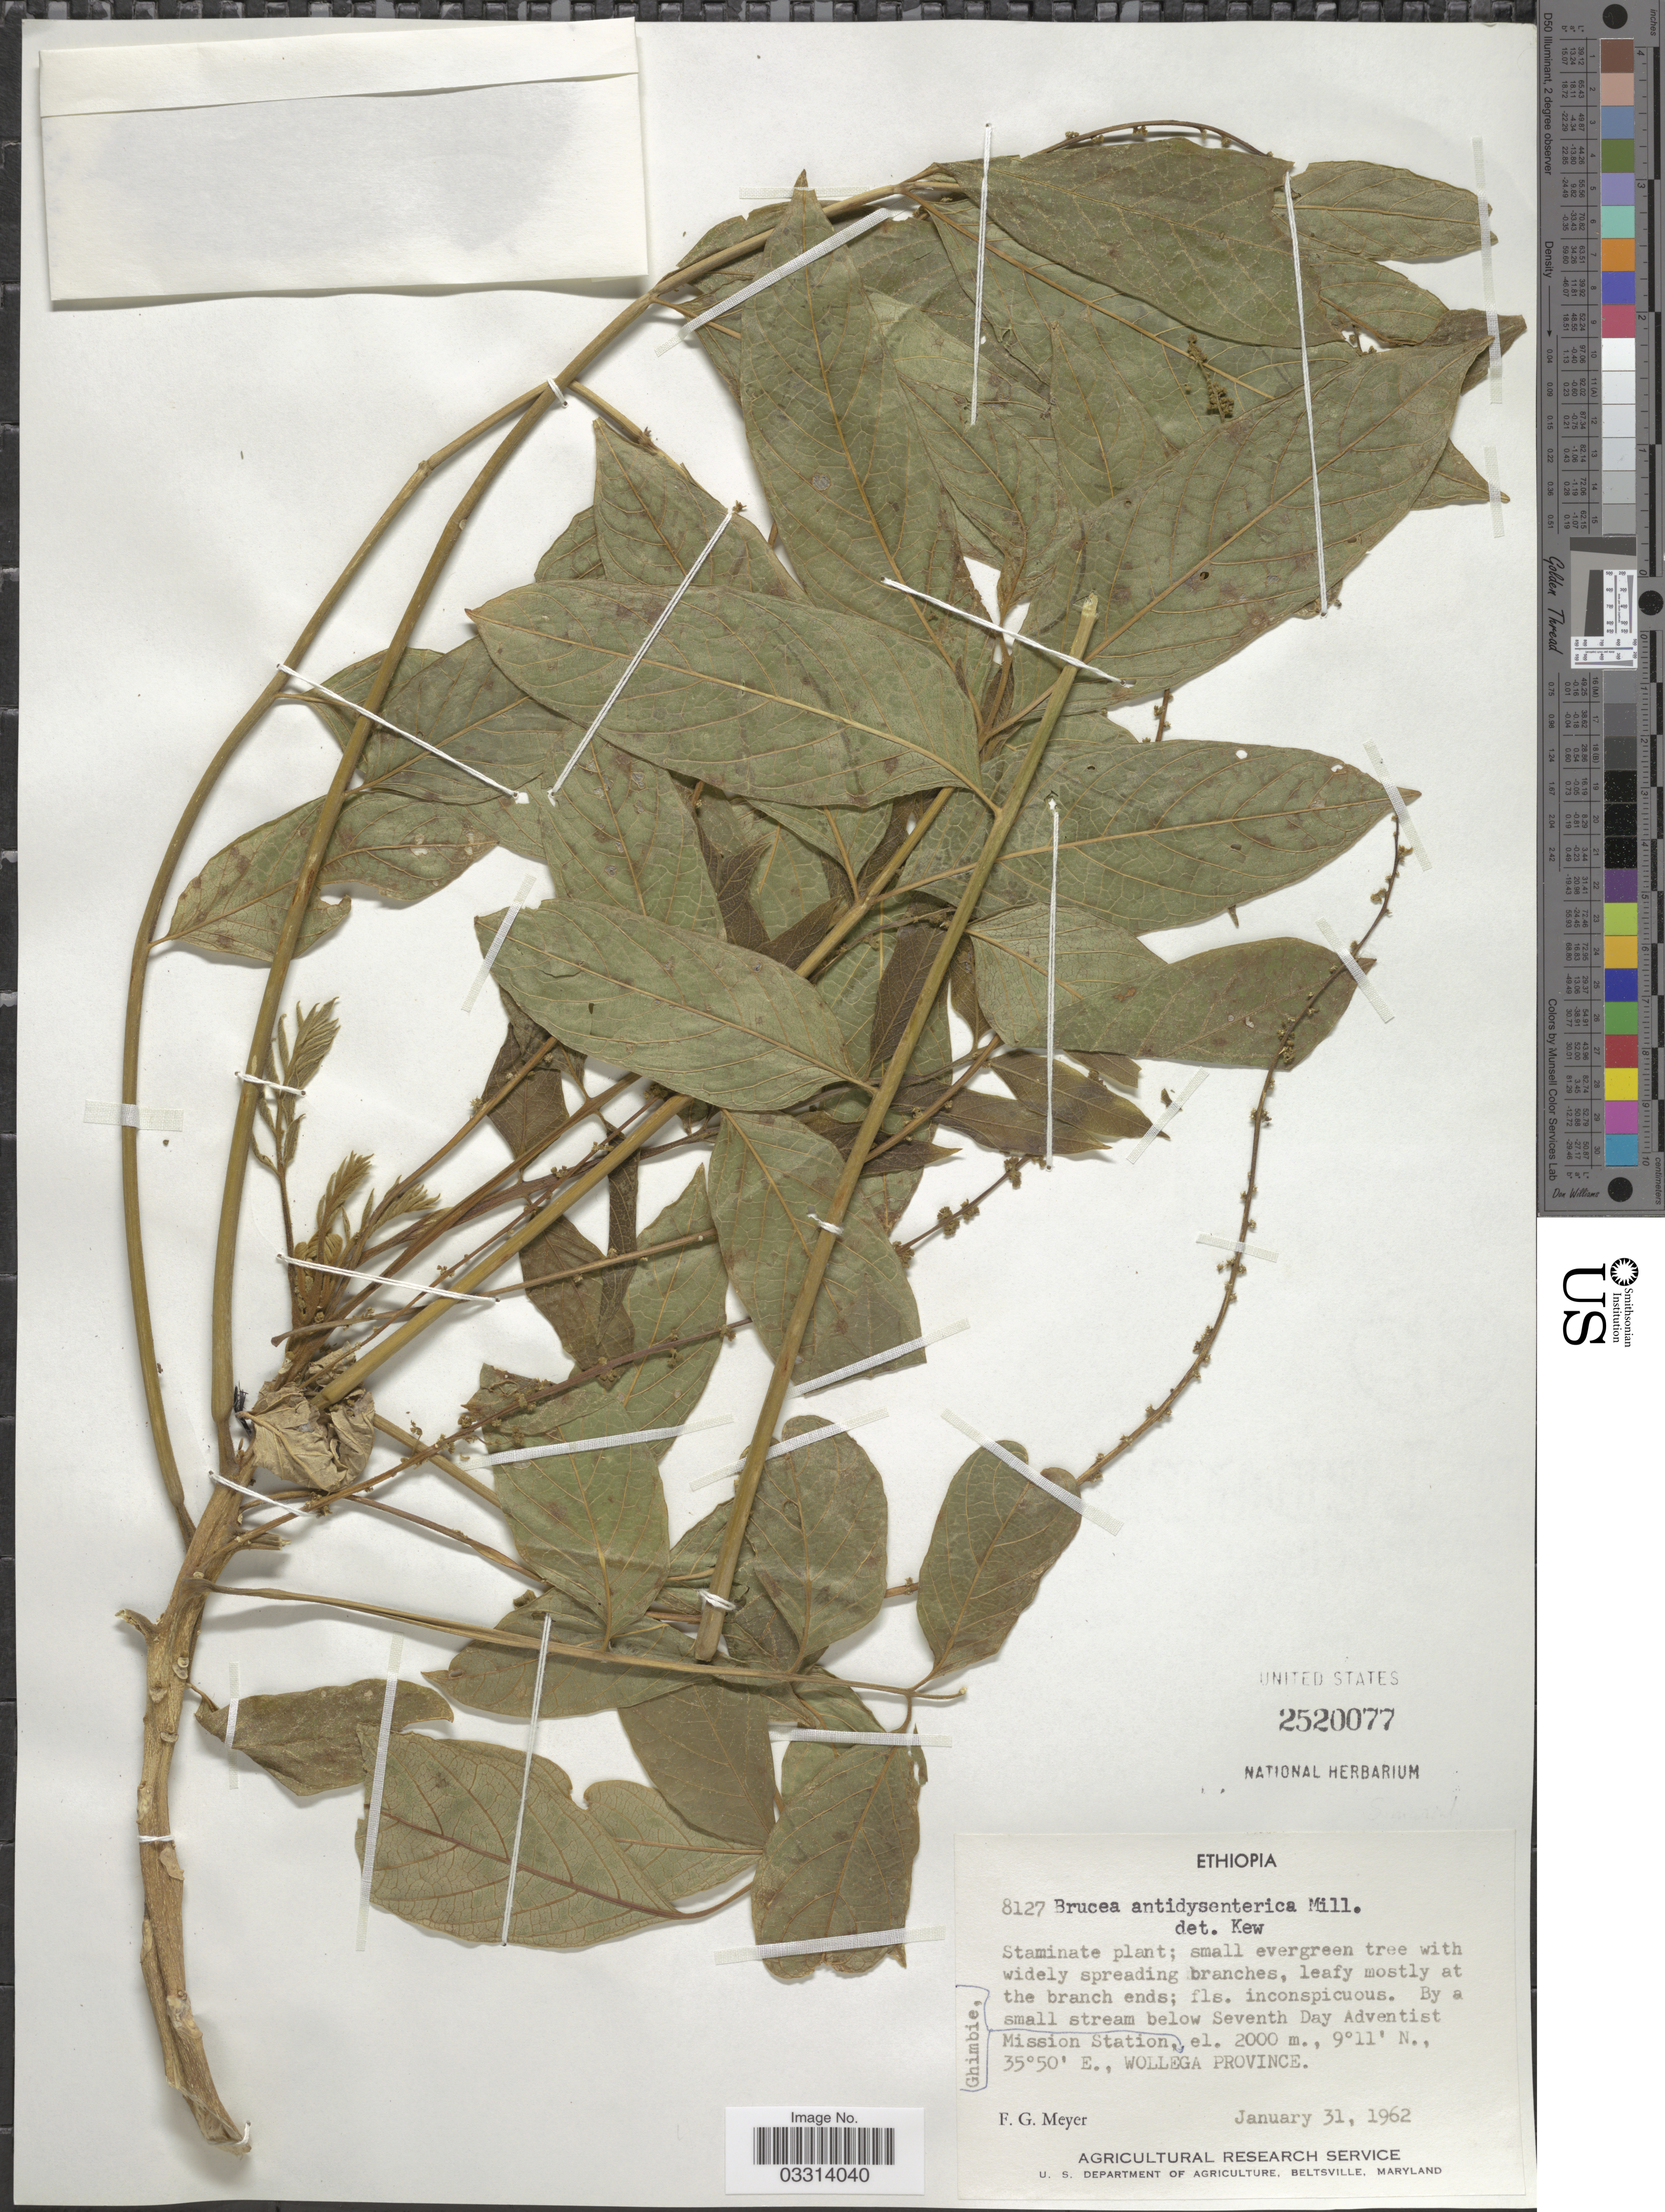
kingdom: Plantae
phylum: Tracheophyta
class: Magnoliopsida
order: Sapindales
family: Simaroubaceae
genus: Brucea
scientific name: Brucea antidysenterica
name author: J.F. Mill.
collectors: F. G. Meyer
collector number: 8127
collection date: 1962-01-31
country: Ethiopia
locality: By a small stream below Seventh Day Adventist Mission Station. Ghimbie. Wollega Province.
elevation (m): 2000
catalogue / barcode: US 2520077